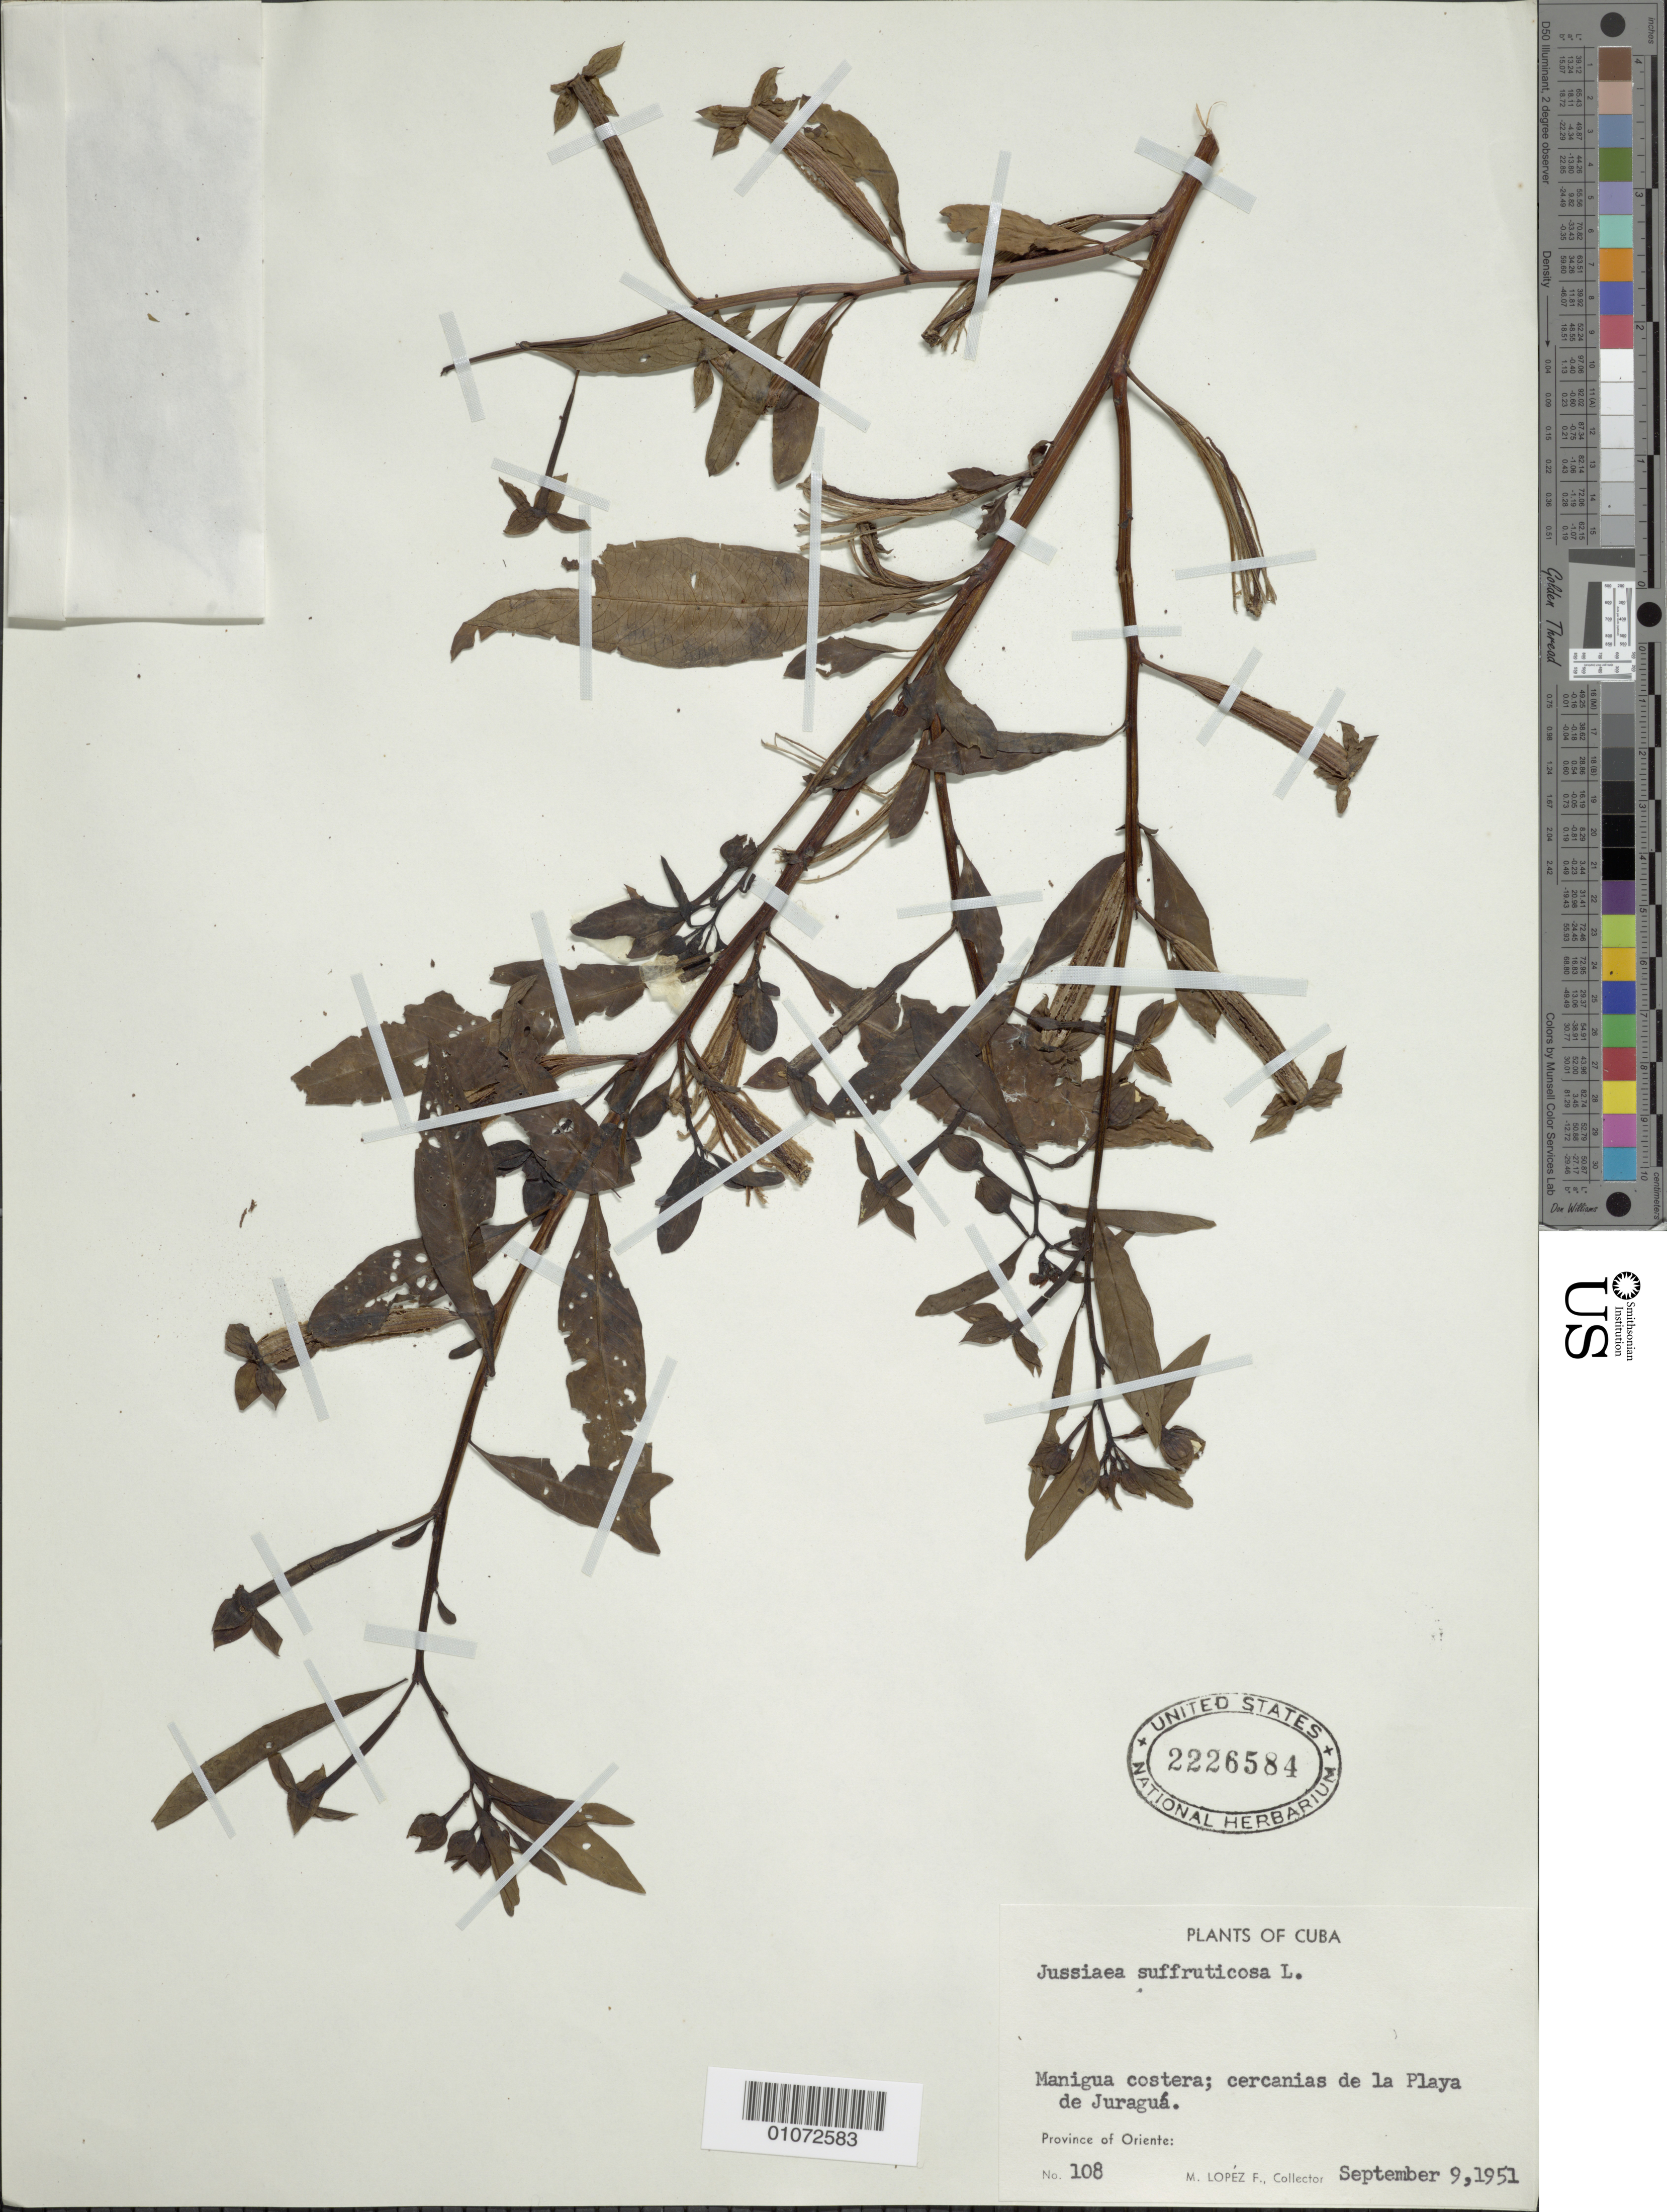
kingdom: Plantae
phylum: Tracheophyta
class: Magnoliopsida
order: Myrtales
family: Onagraceae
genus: Ludwigia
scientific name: Ludwigia octovalvis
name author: (Jacq.) P.H. Raven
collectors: M. López Figueiras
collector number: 108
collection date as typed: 09 Sep 1951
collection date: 1951-09-09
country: Cuba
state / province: Oriente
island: Cuba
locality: Coastal brushland in the vicinity of la Playa de Juragua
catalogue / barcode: US 2226584